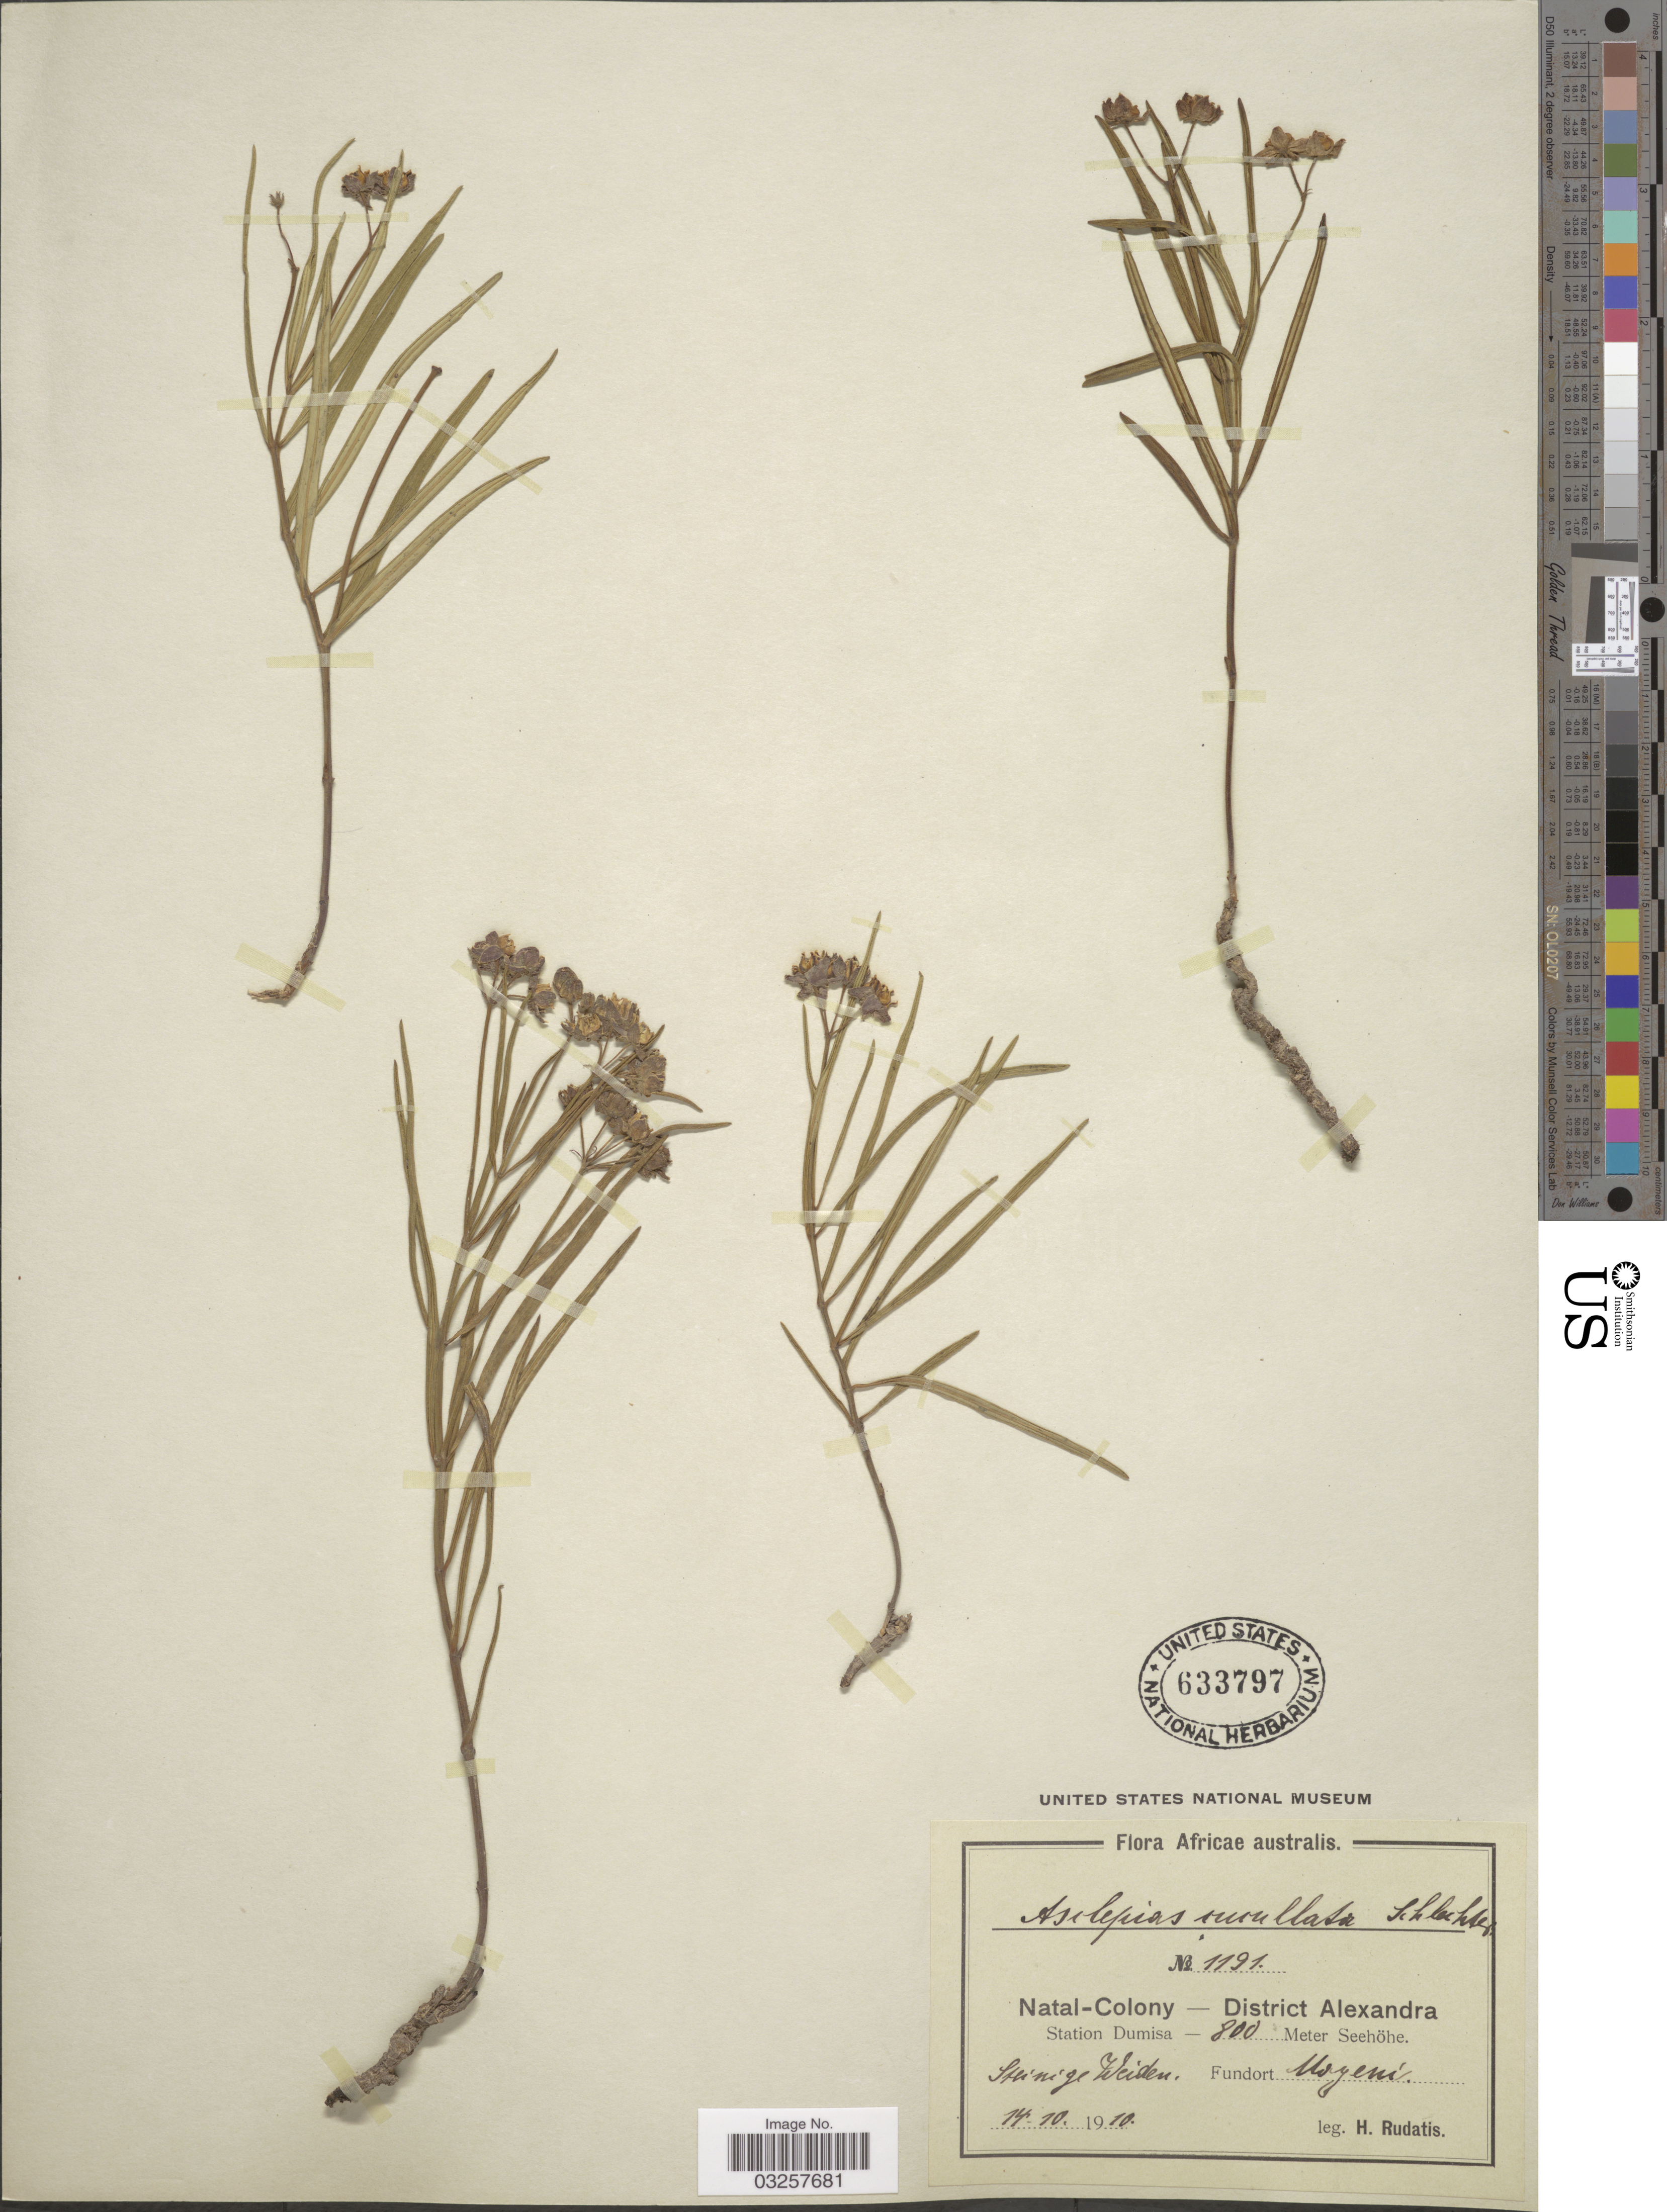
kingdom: Plantae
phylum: Tracheophyta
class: Magnoliopsida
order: Gentianales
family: Apocynaceae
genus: Asclepias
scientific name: Asclepias cucullata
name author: (Schltr.) Schltr.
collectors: H. Rudatis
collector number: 1191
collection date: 1910-10-14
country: South Africa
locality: Africae australis. Natal-Colony - District Alexandra. Station Dumisa. Steinige Widen. Moyeni.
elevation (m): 800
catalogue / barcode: US 633797